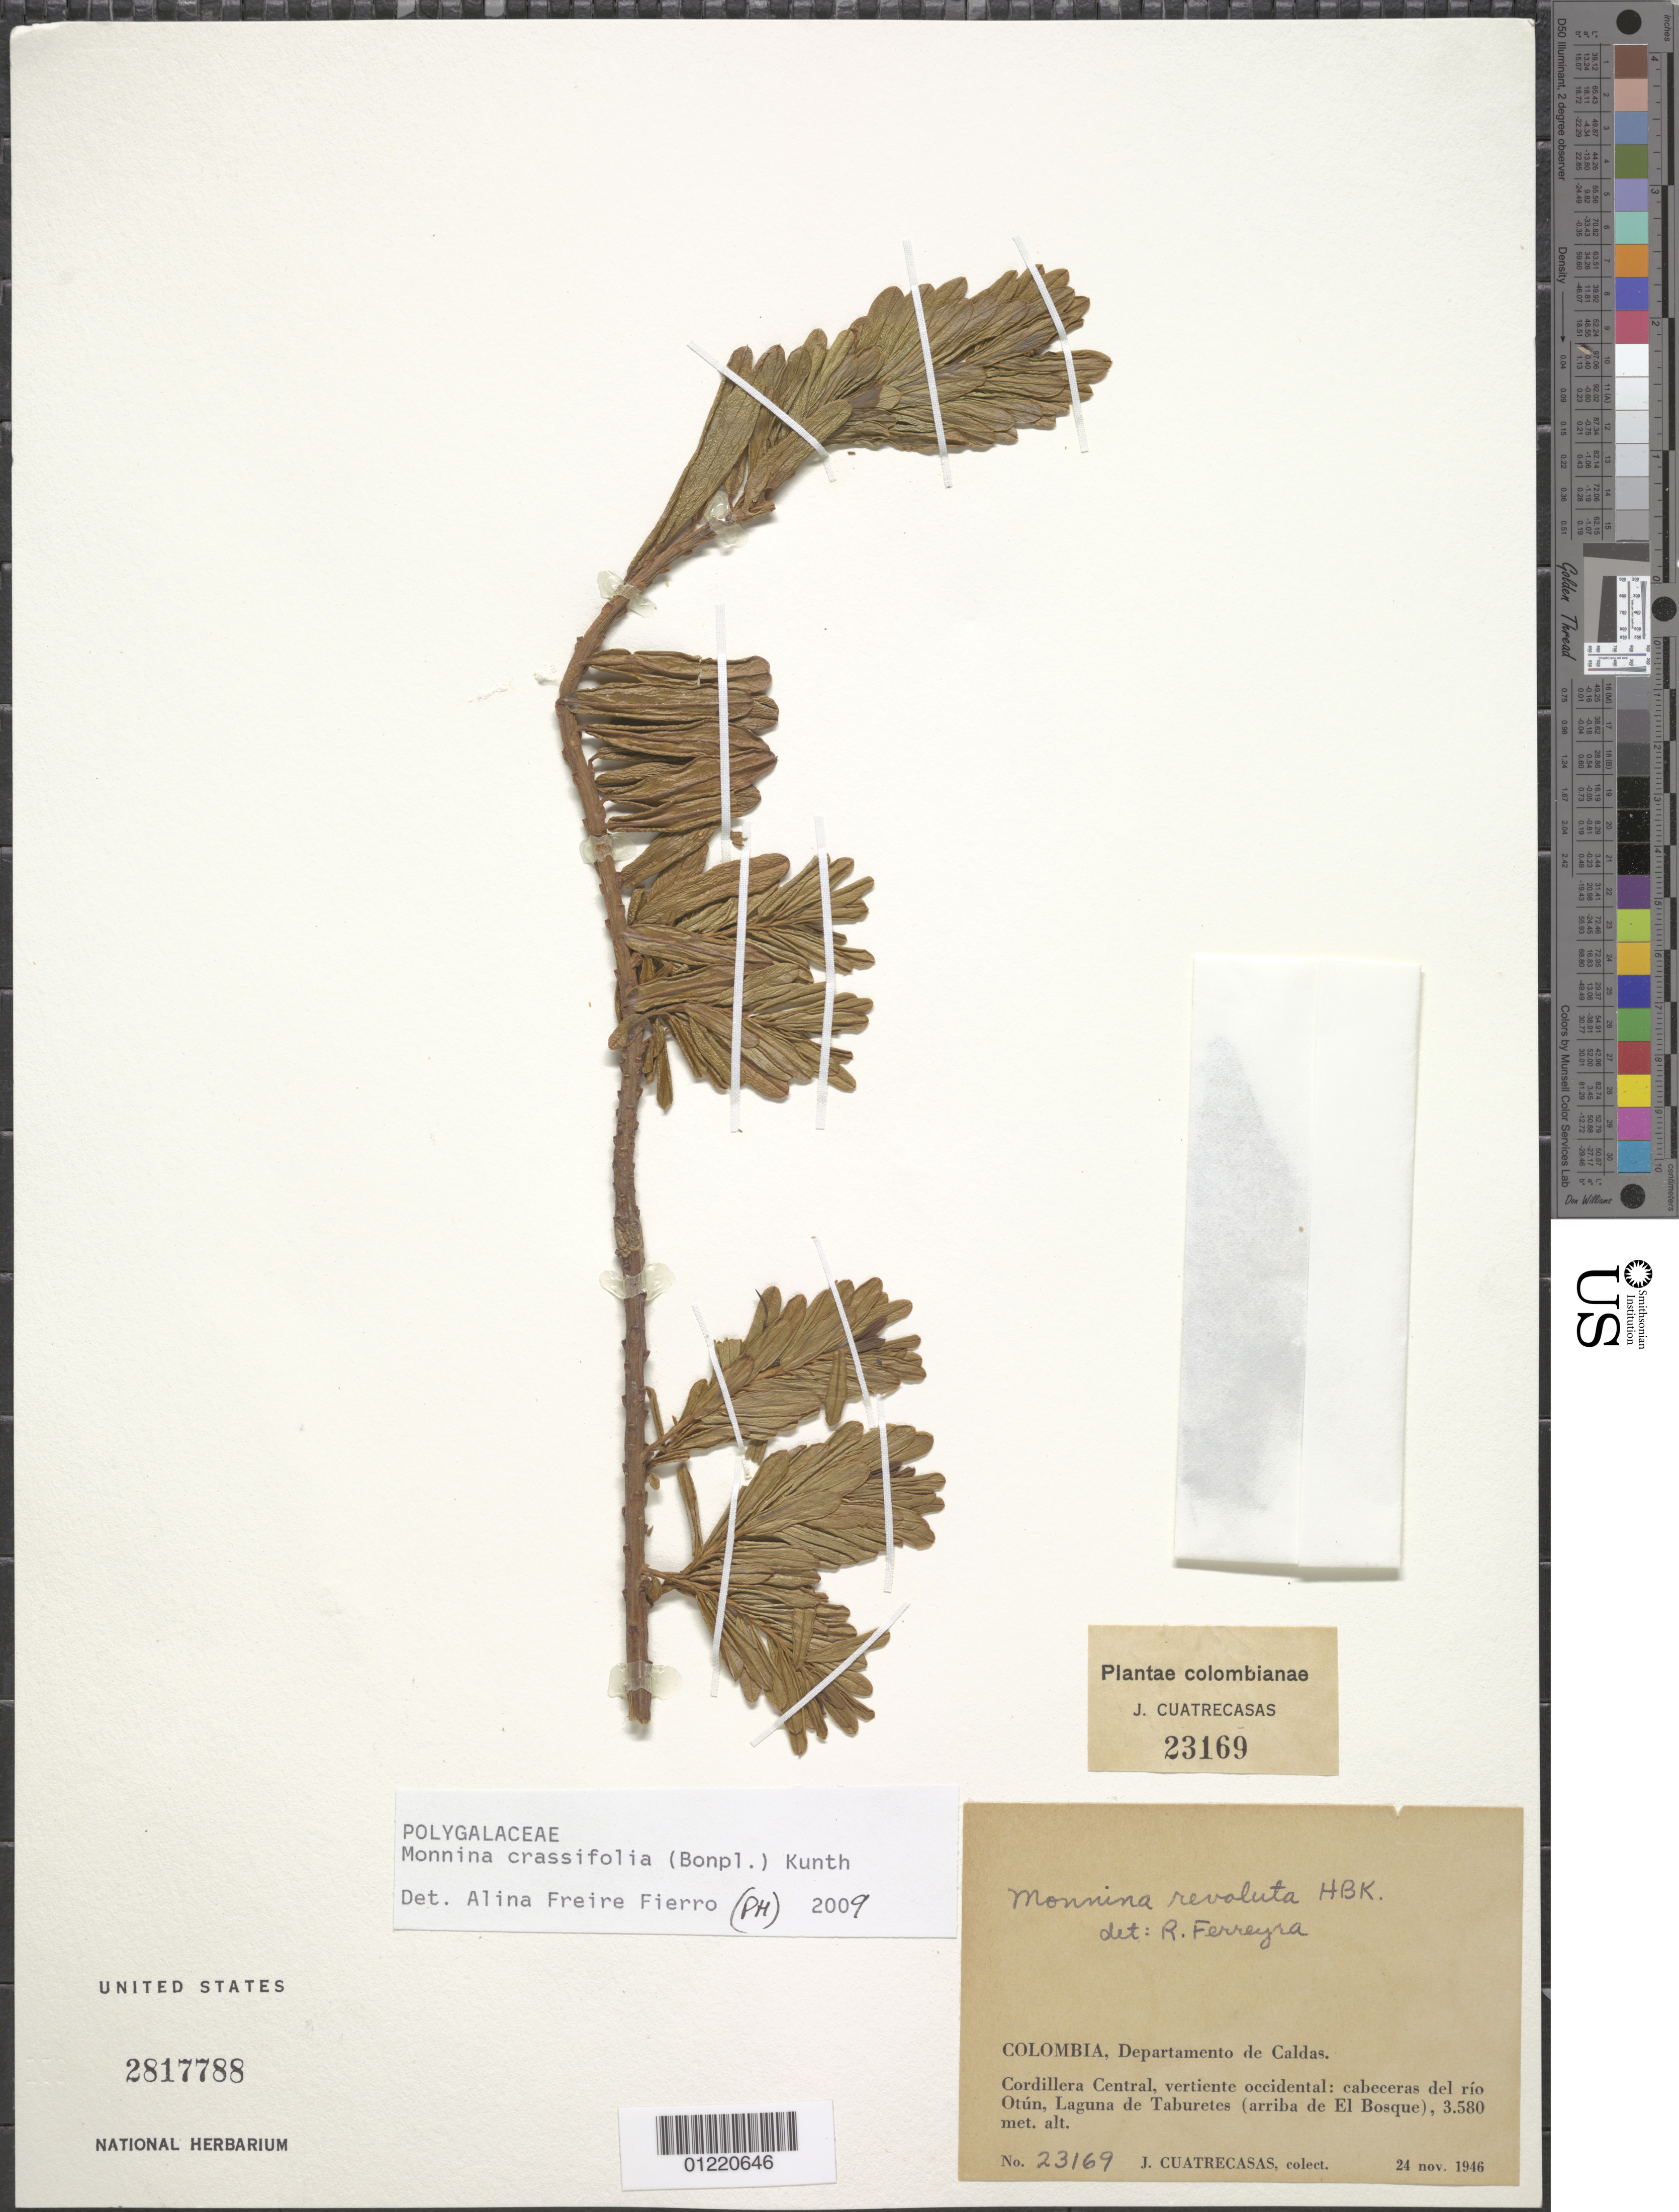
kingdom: Plantae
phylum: Tracheophyta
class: Magnoliopsida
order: Fabales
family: Polygalaceae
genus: Monnina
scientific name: Monnina crassifolia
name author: (Bonpl.) Kunth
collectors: J. Cuatrecasas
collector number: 23169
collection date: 1946-11-24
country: Colombia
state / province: Caldas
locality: Cordillera Central, vertiente occidental: cabeceras del río Otun, Laguna de Taburetes (arriba de El Bosque)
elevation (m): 3580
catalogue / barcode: US 2817788